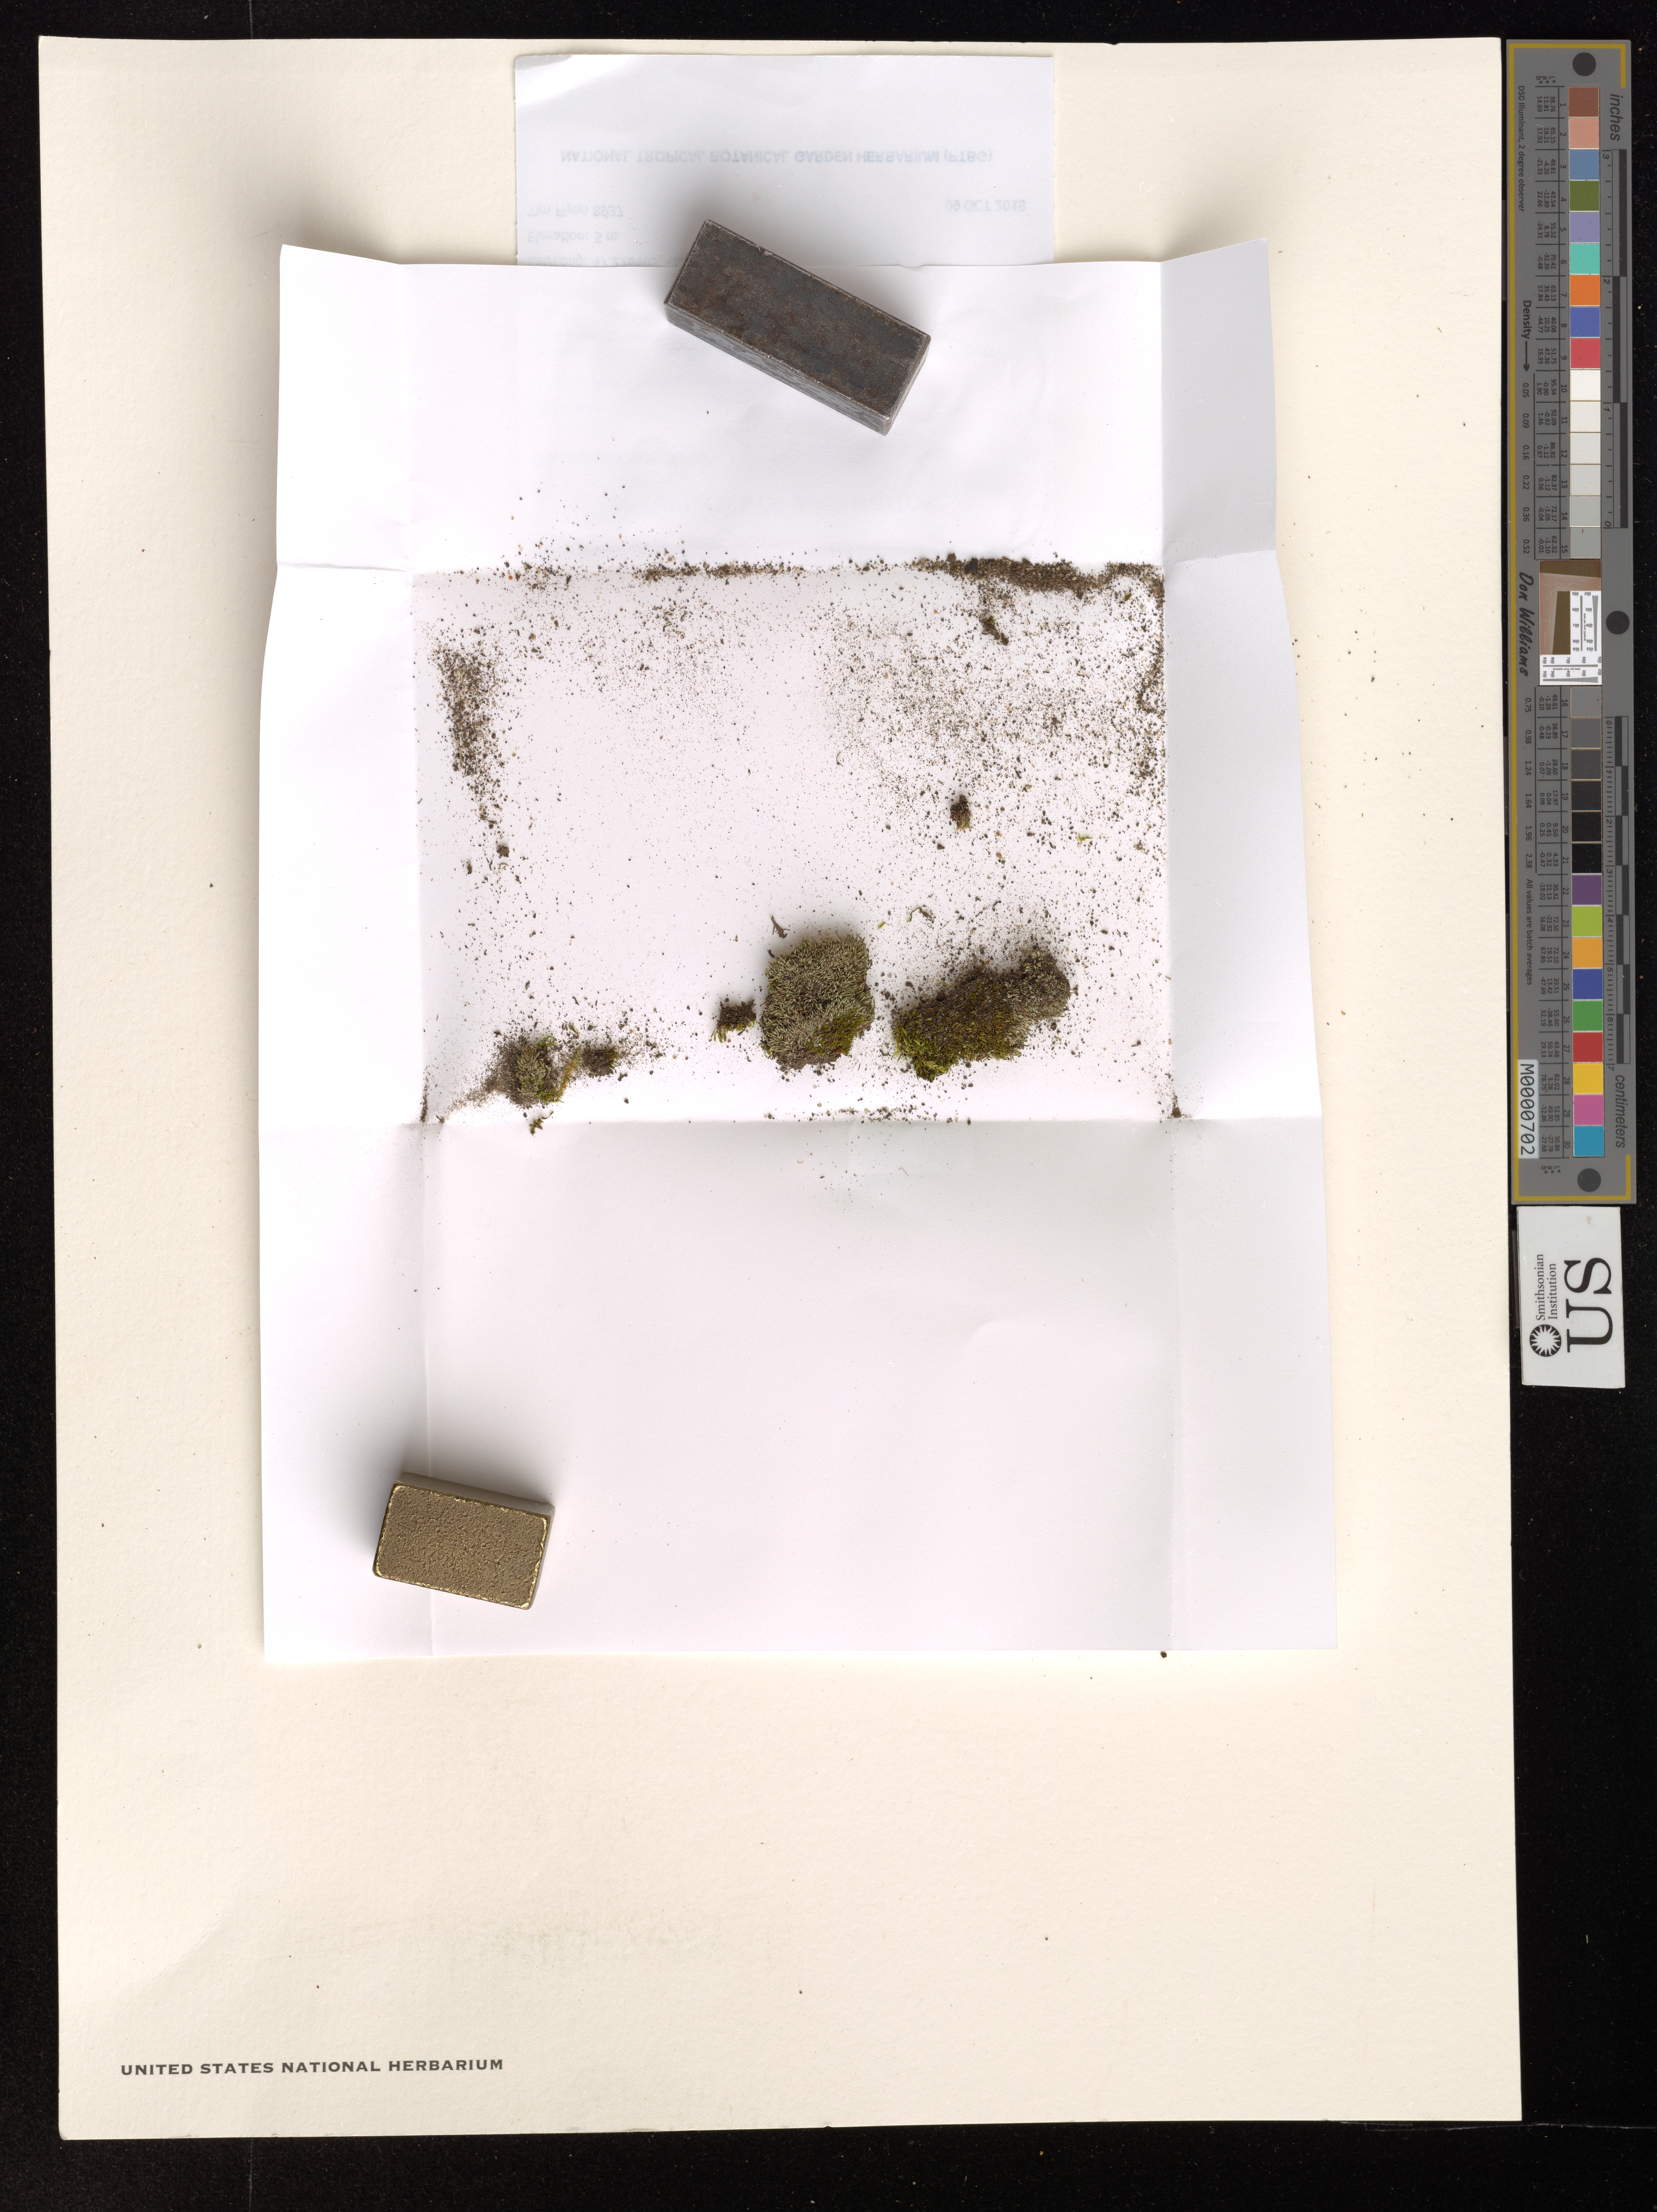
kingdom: Plantae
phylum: Bryophyta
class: Bryopsida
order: Bryales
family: Bryaceae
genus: Bryum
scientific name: Bryum argenteum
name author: Hedw.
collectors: T. Flynn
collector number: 8937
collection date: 2018-10-09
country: United States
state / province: Washington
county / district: Pierce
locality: Pierce County. Tacoma, On Ruston Way Path fronting Commencement Bay between Silver Cloud Inn and Hamilton Park. Cultivated landscape.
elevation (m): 5